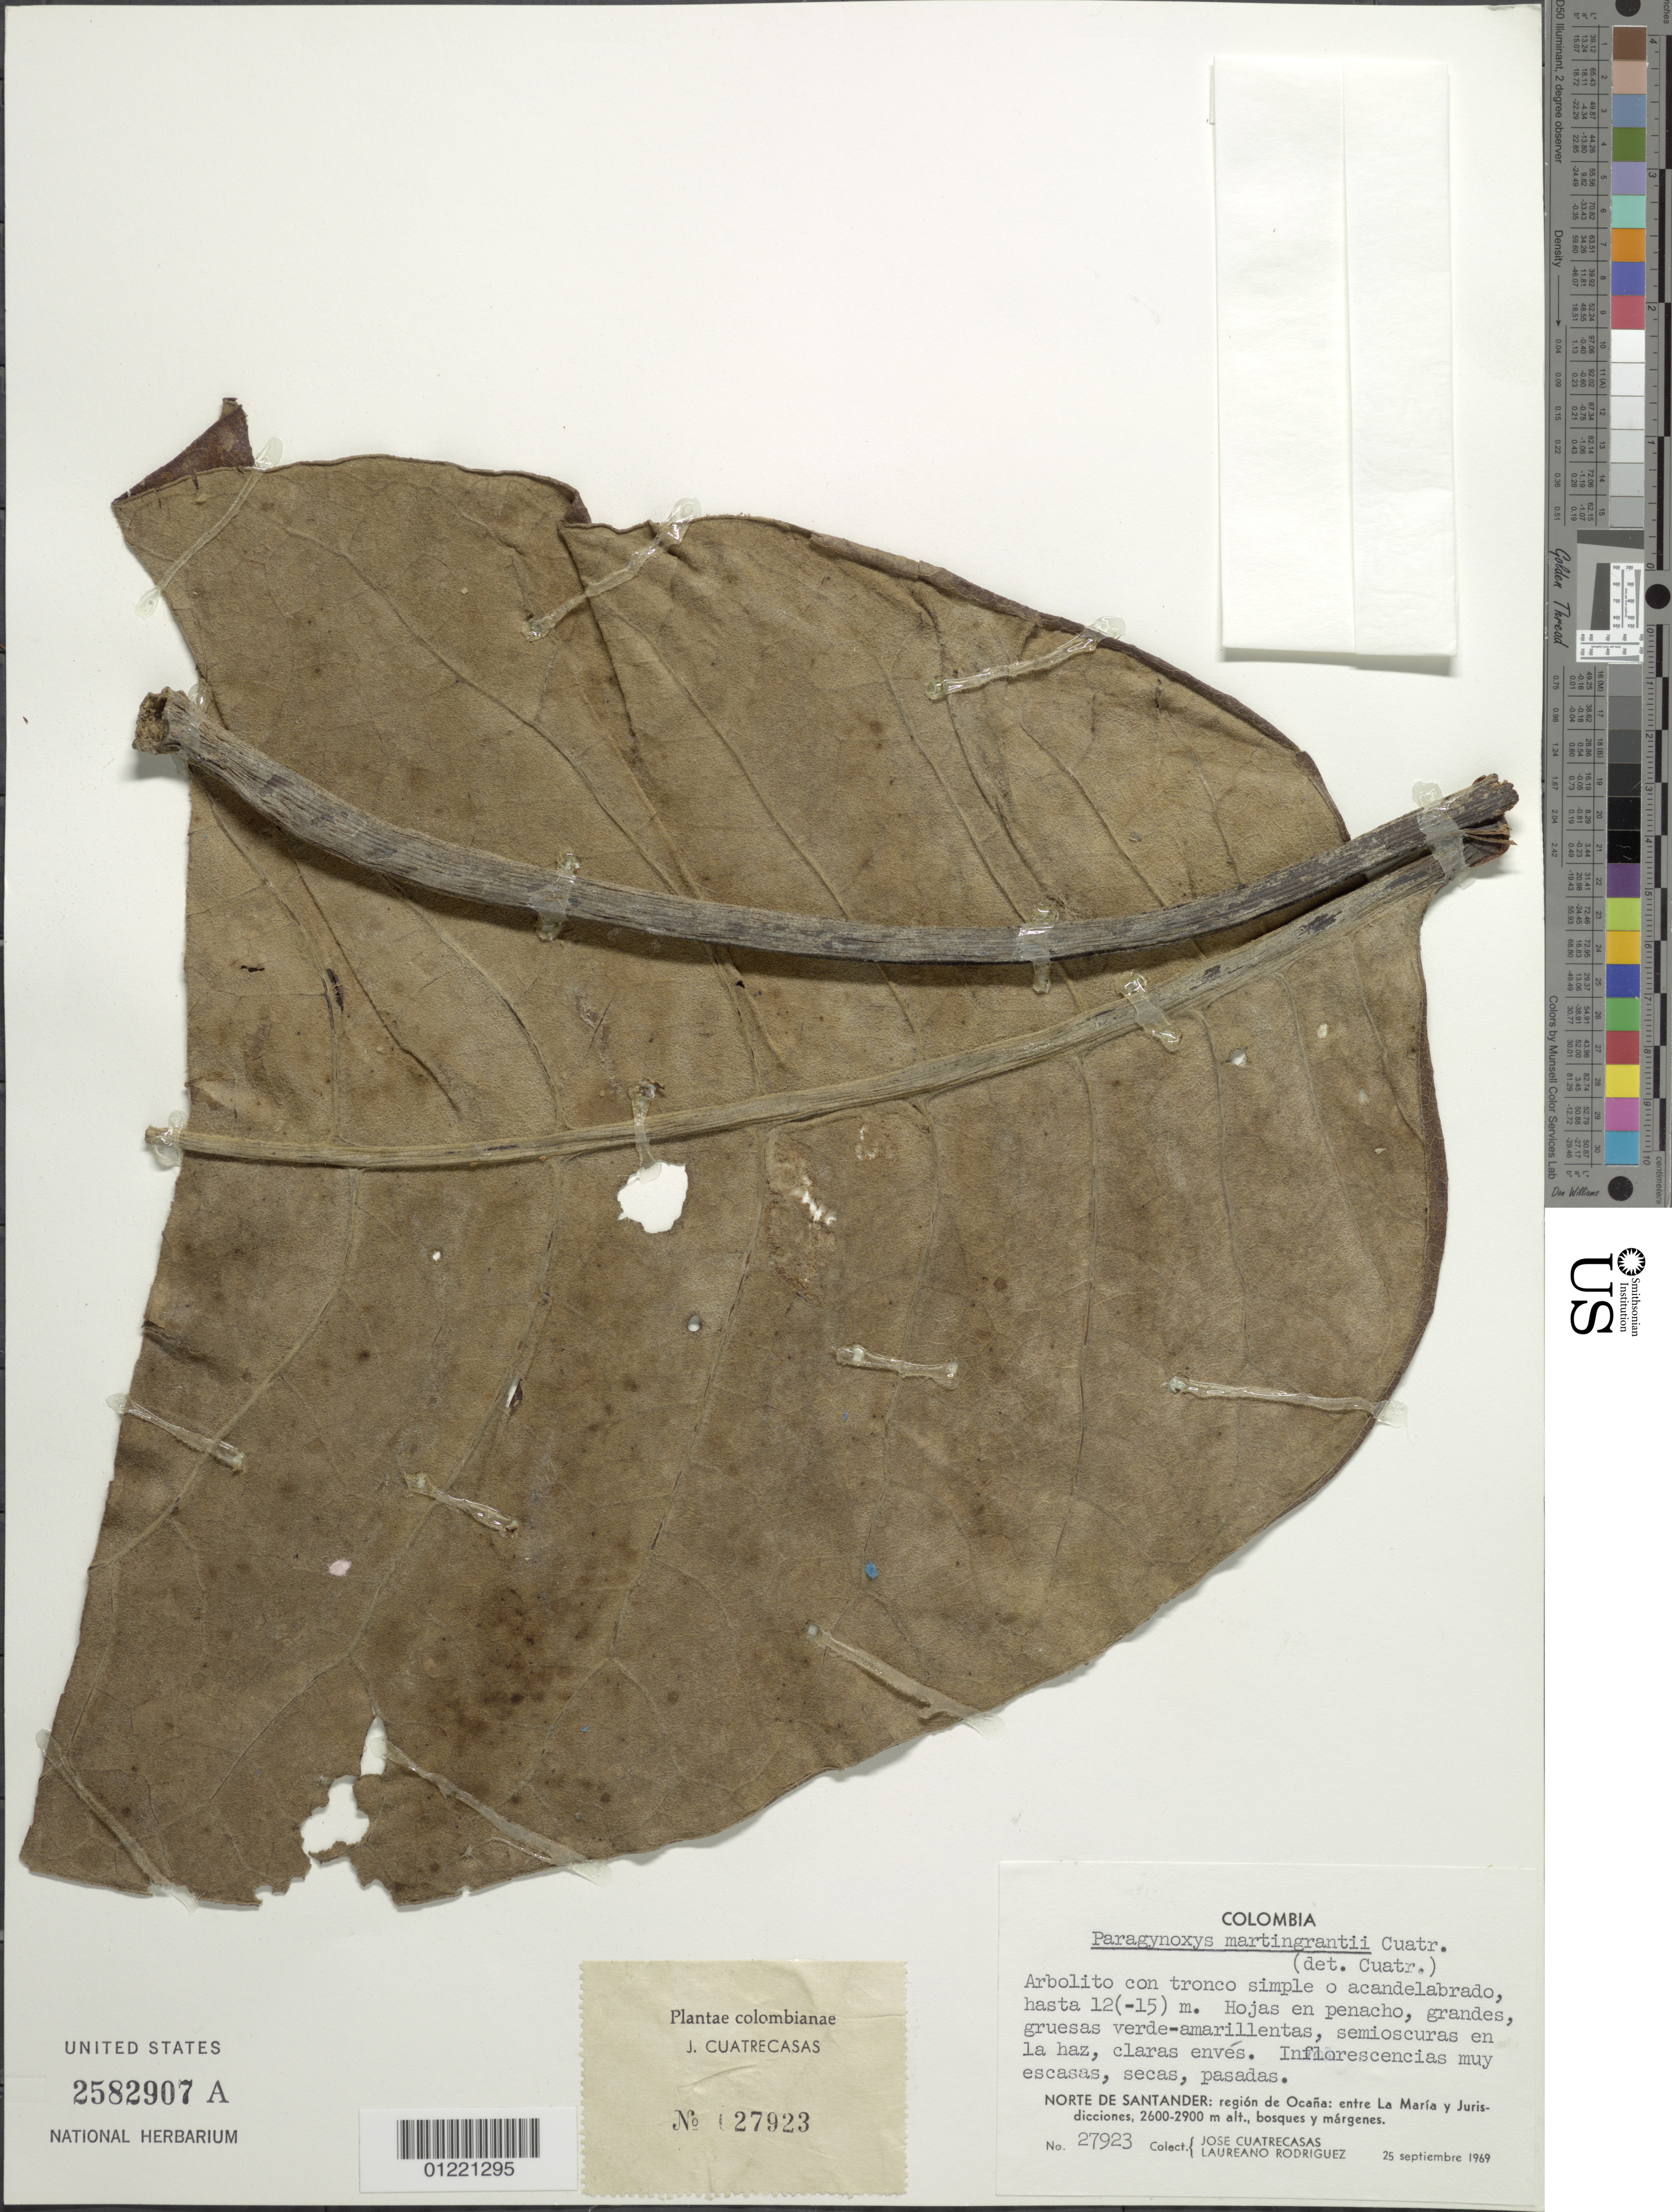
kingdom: Plantae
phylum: Tracheophyta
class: Magnoliopsida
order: Asterales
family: Asteraceae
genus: Paragynoxys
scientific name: Paragynoxys martingrantii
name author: Cuatrec.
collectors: J. Cuatrecasas & L. Rodriguez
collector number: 27923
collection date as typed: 25 Sep 1969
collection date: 1969-09-25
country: Colombia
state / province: Norte de Santander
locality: Región de Ocaña, entre la Maria y Jurisdicciones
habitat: bosques y márgenes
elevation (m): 2600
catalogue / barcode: US 2582907A